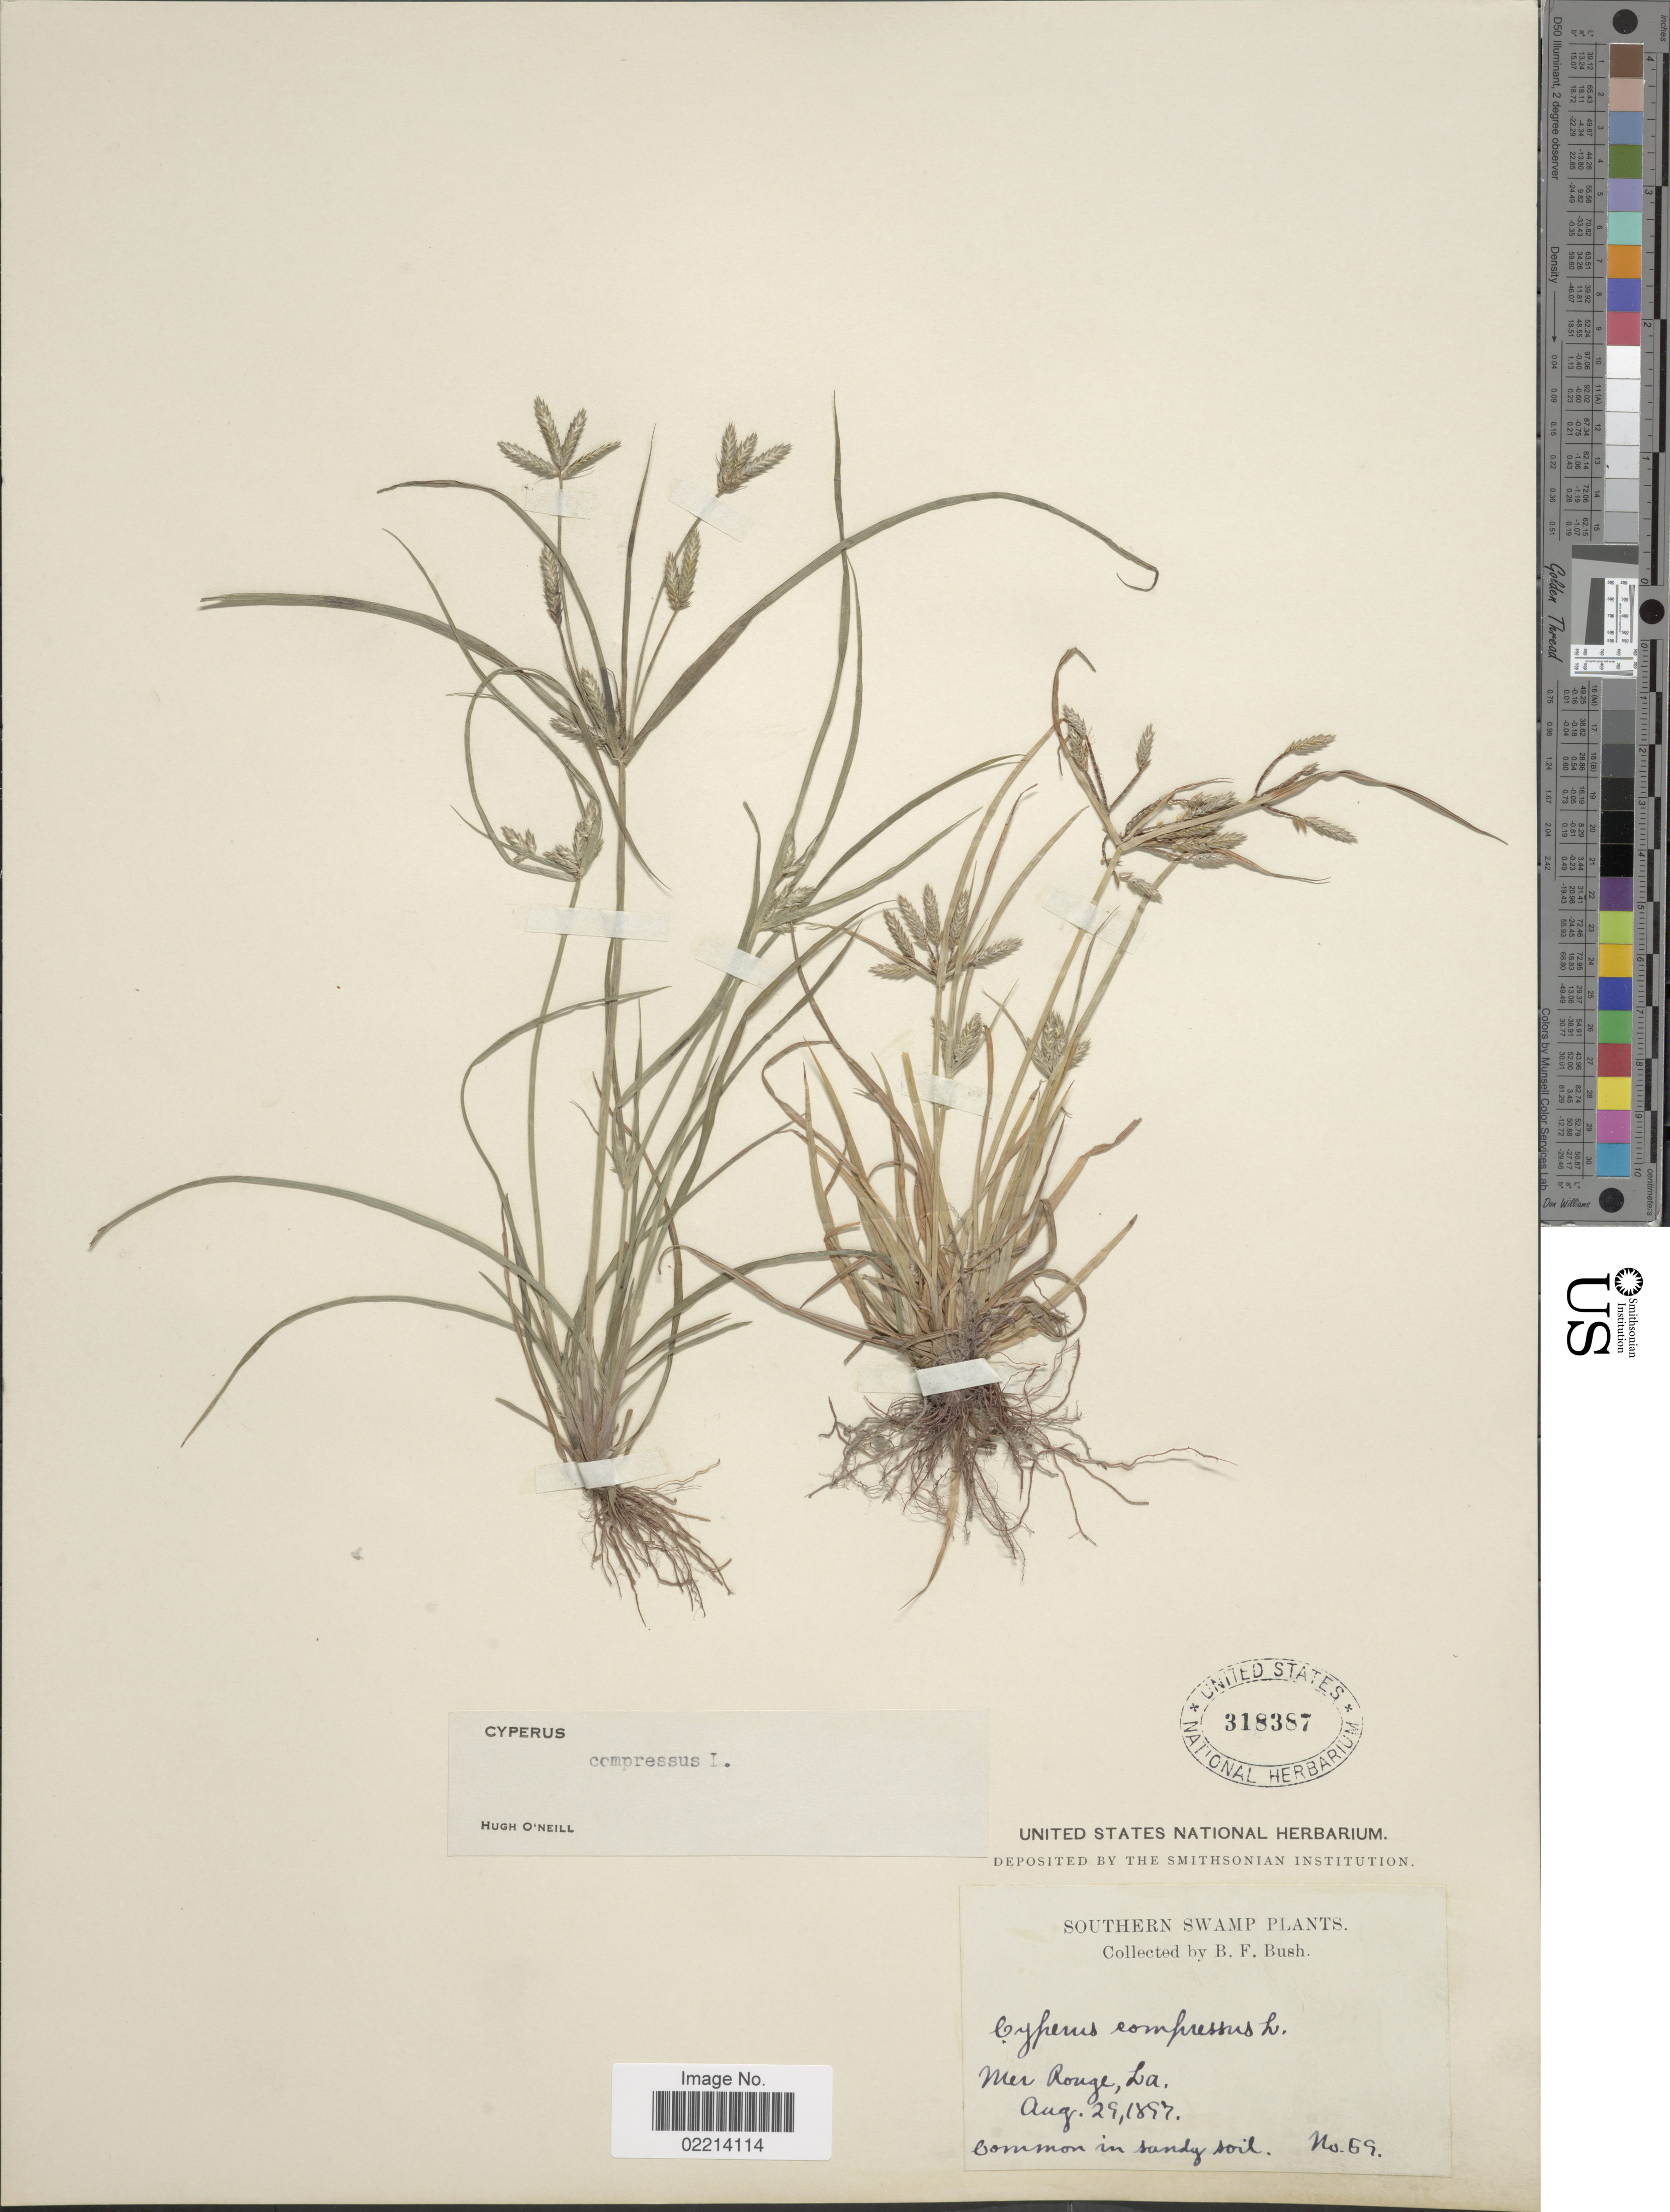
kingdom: Plantae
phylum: Tracheophyta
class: Liliopsida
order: Poales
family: Cyperaceae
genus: Cyperus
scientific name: Cyperus compressus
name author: L.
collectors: B. F. Bush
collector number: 59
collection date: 1897-08-29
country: United States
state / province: Louisiana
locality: Southern Swamp. Mer Rouge, La.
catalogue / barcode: US 318387